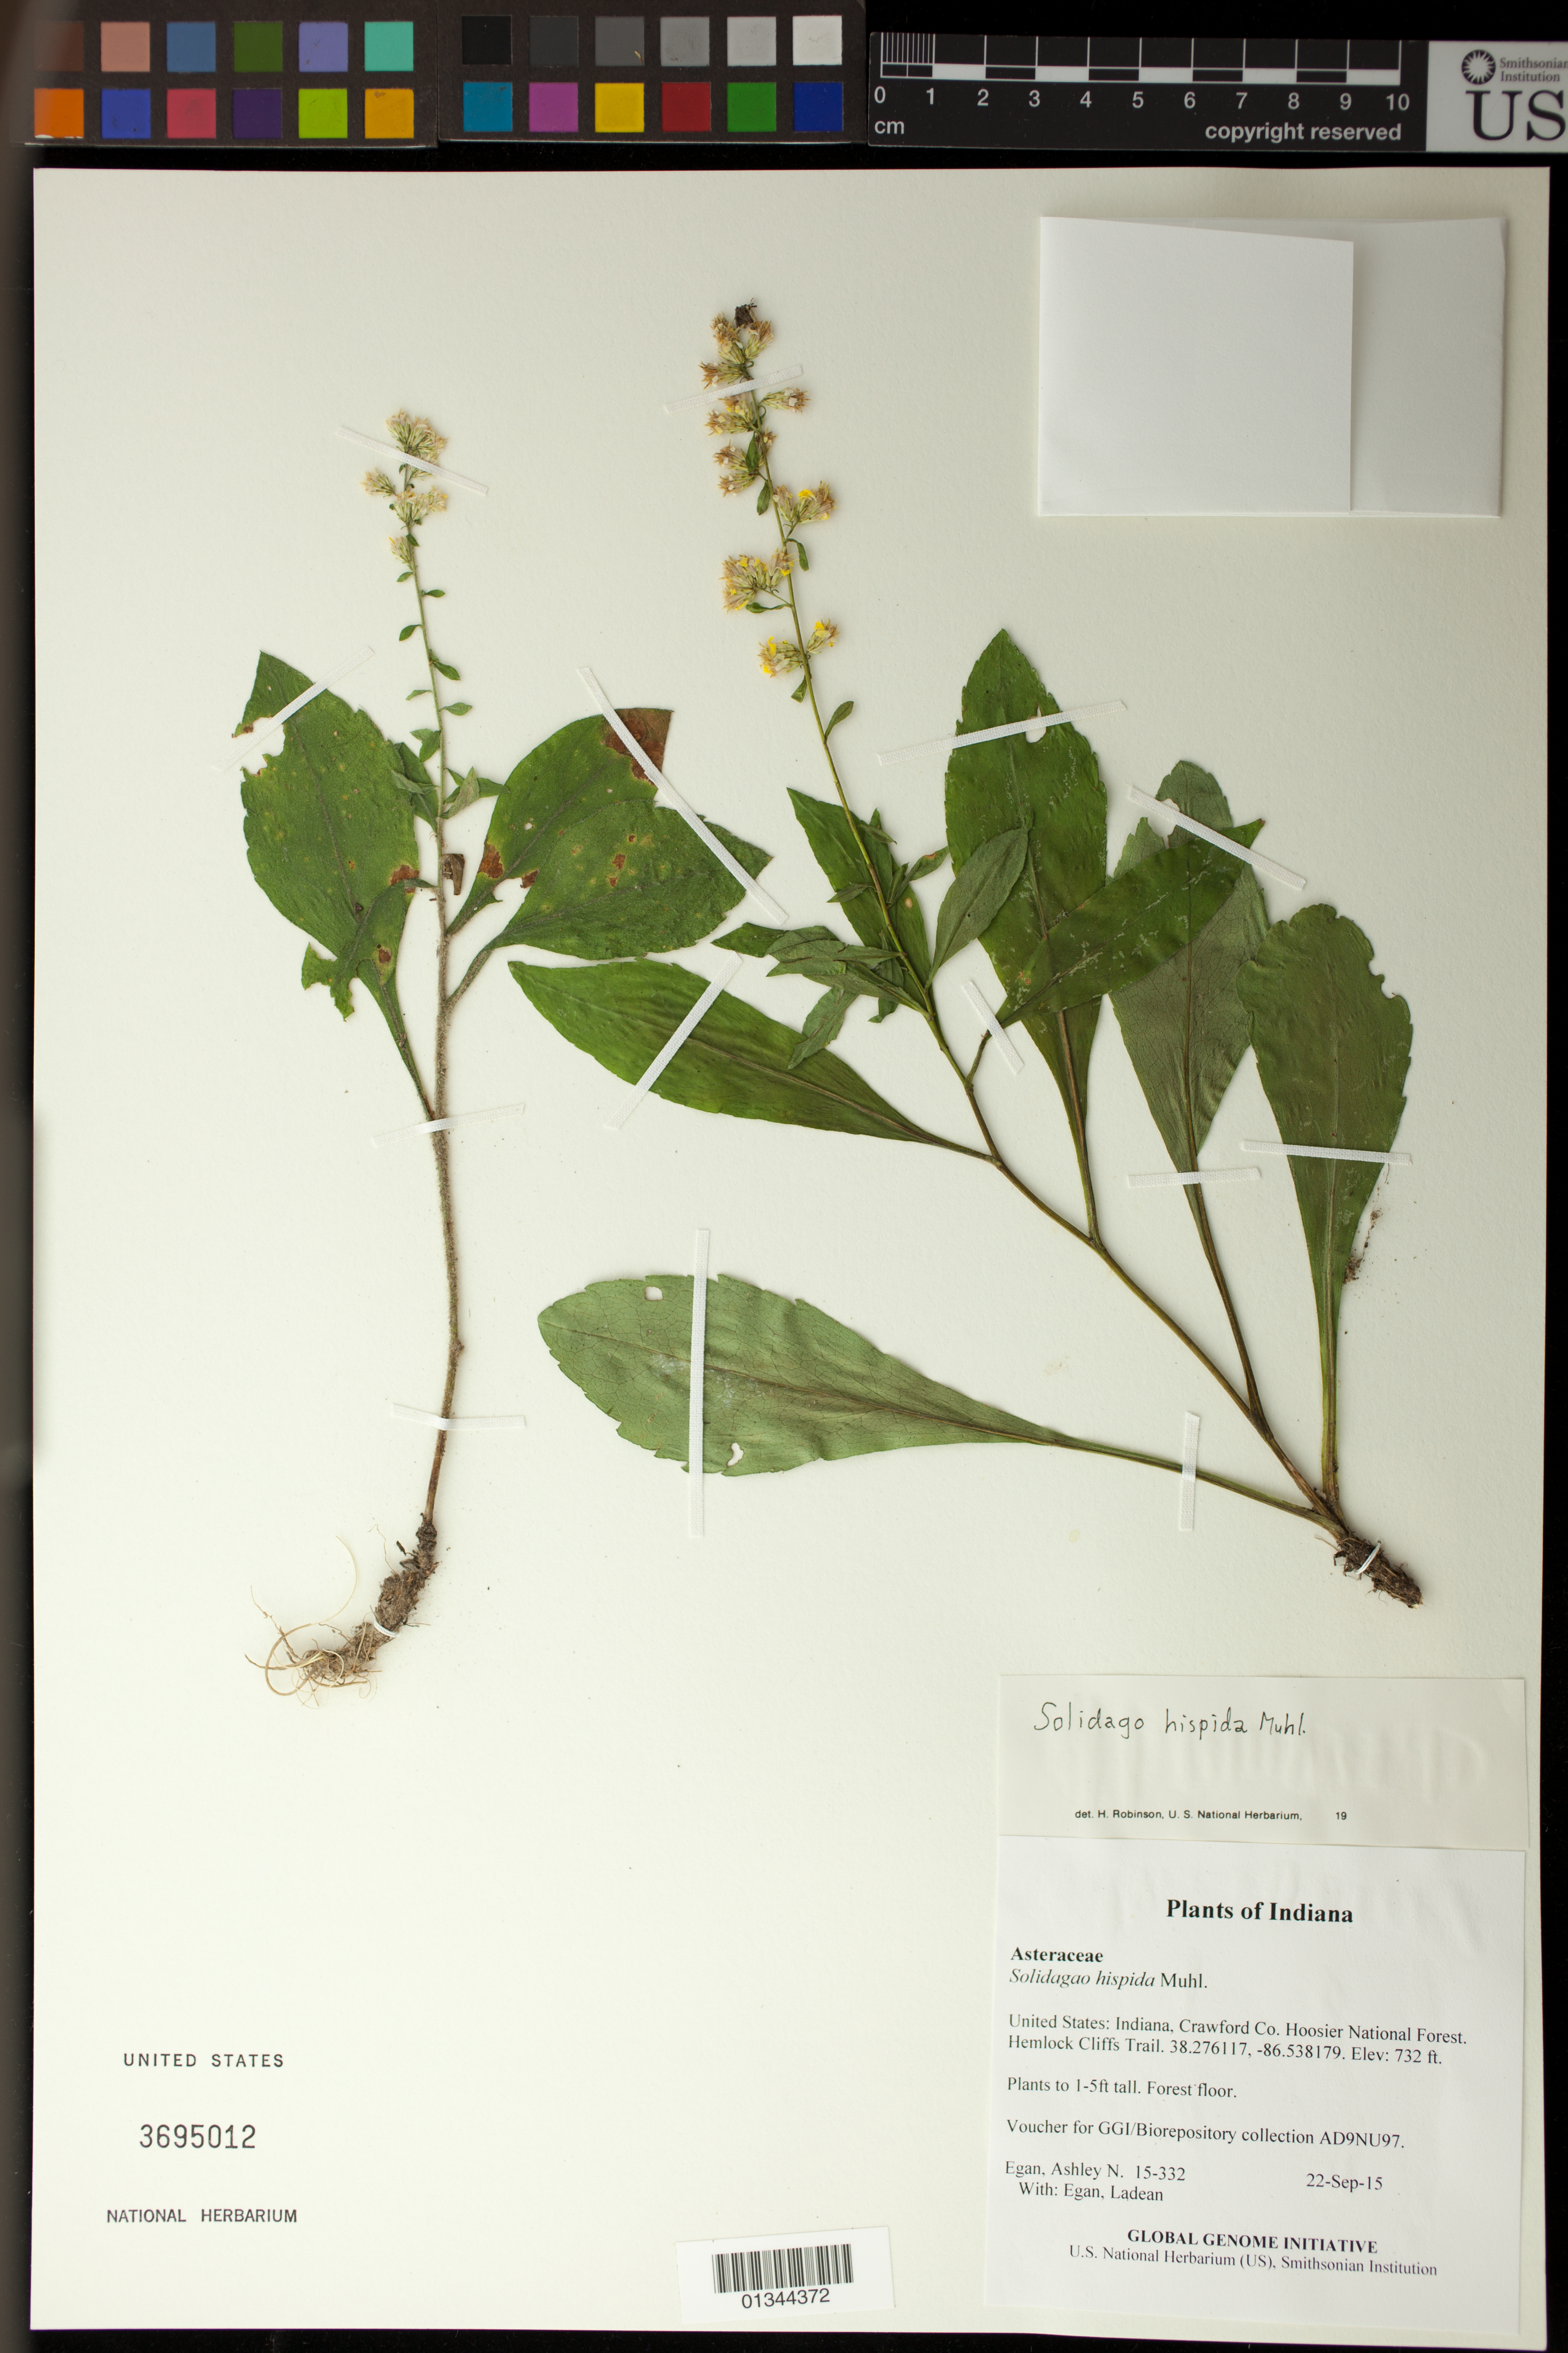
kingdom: Plantae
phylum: Tracheophyta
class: Magnoliopsida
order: Asterales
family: Asteraceae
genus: Solidago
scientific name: Solidago hispida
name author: Muhl. ex Willd.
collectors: A. N. Egan & L. Egan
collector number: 15-332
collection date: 2015-09-22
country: United States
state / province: Indiana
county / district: Crawford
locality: Hoosier National Forest. Hemlock Cliffs Trail.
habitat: Forest floor.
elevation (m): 223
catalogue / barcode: US 3695012